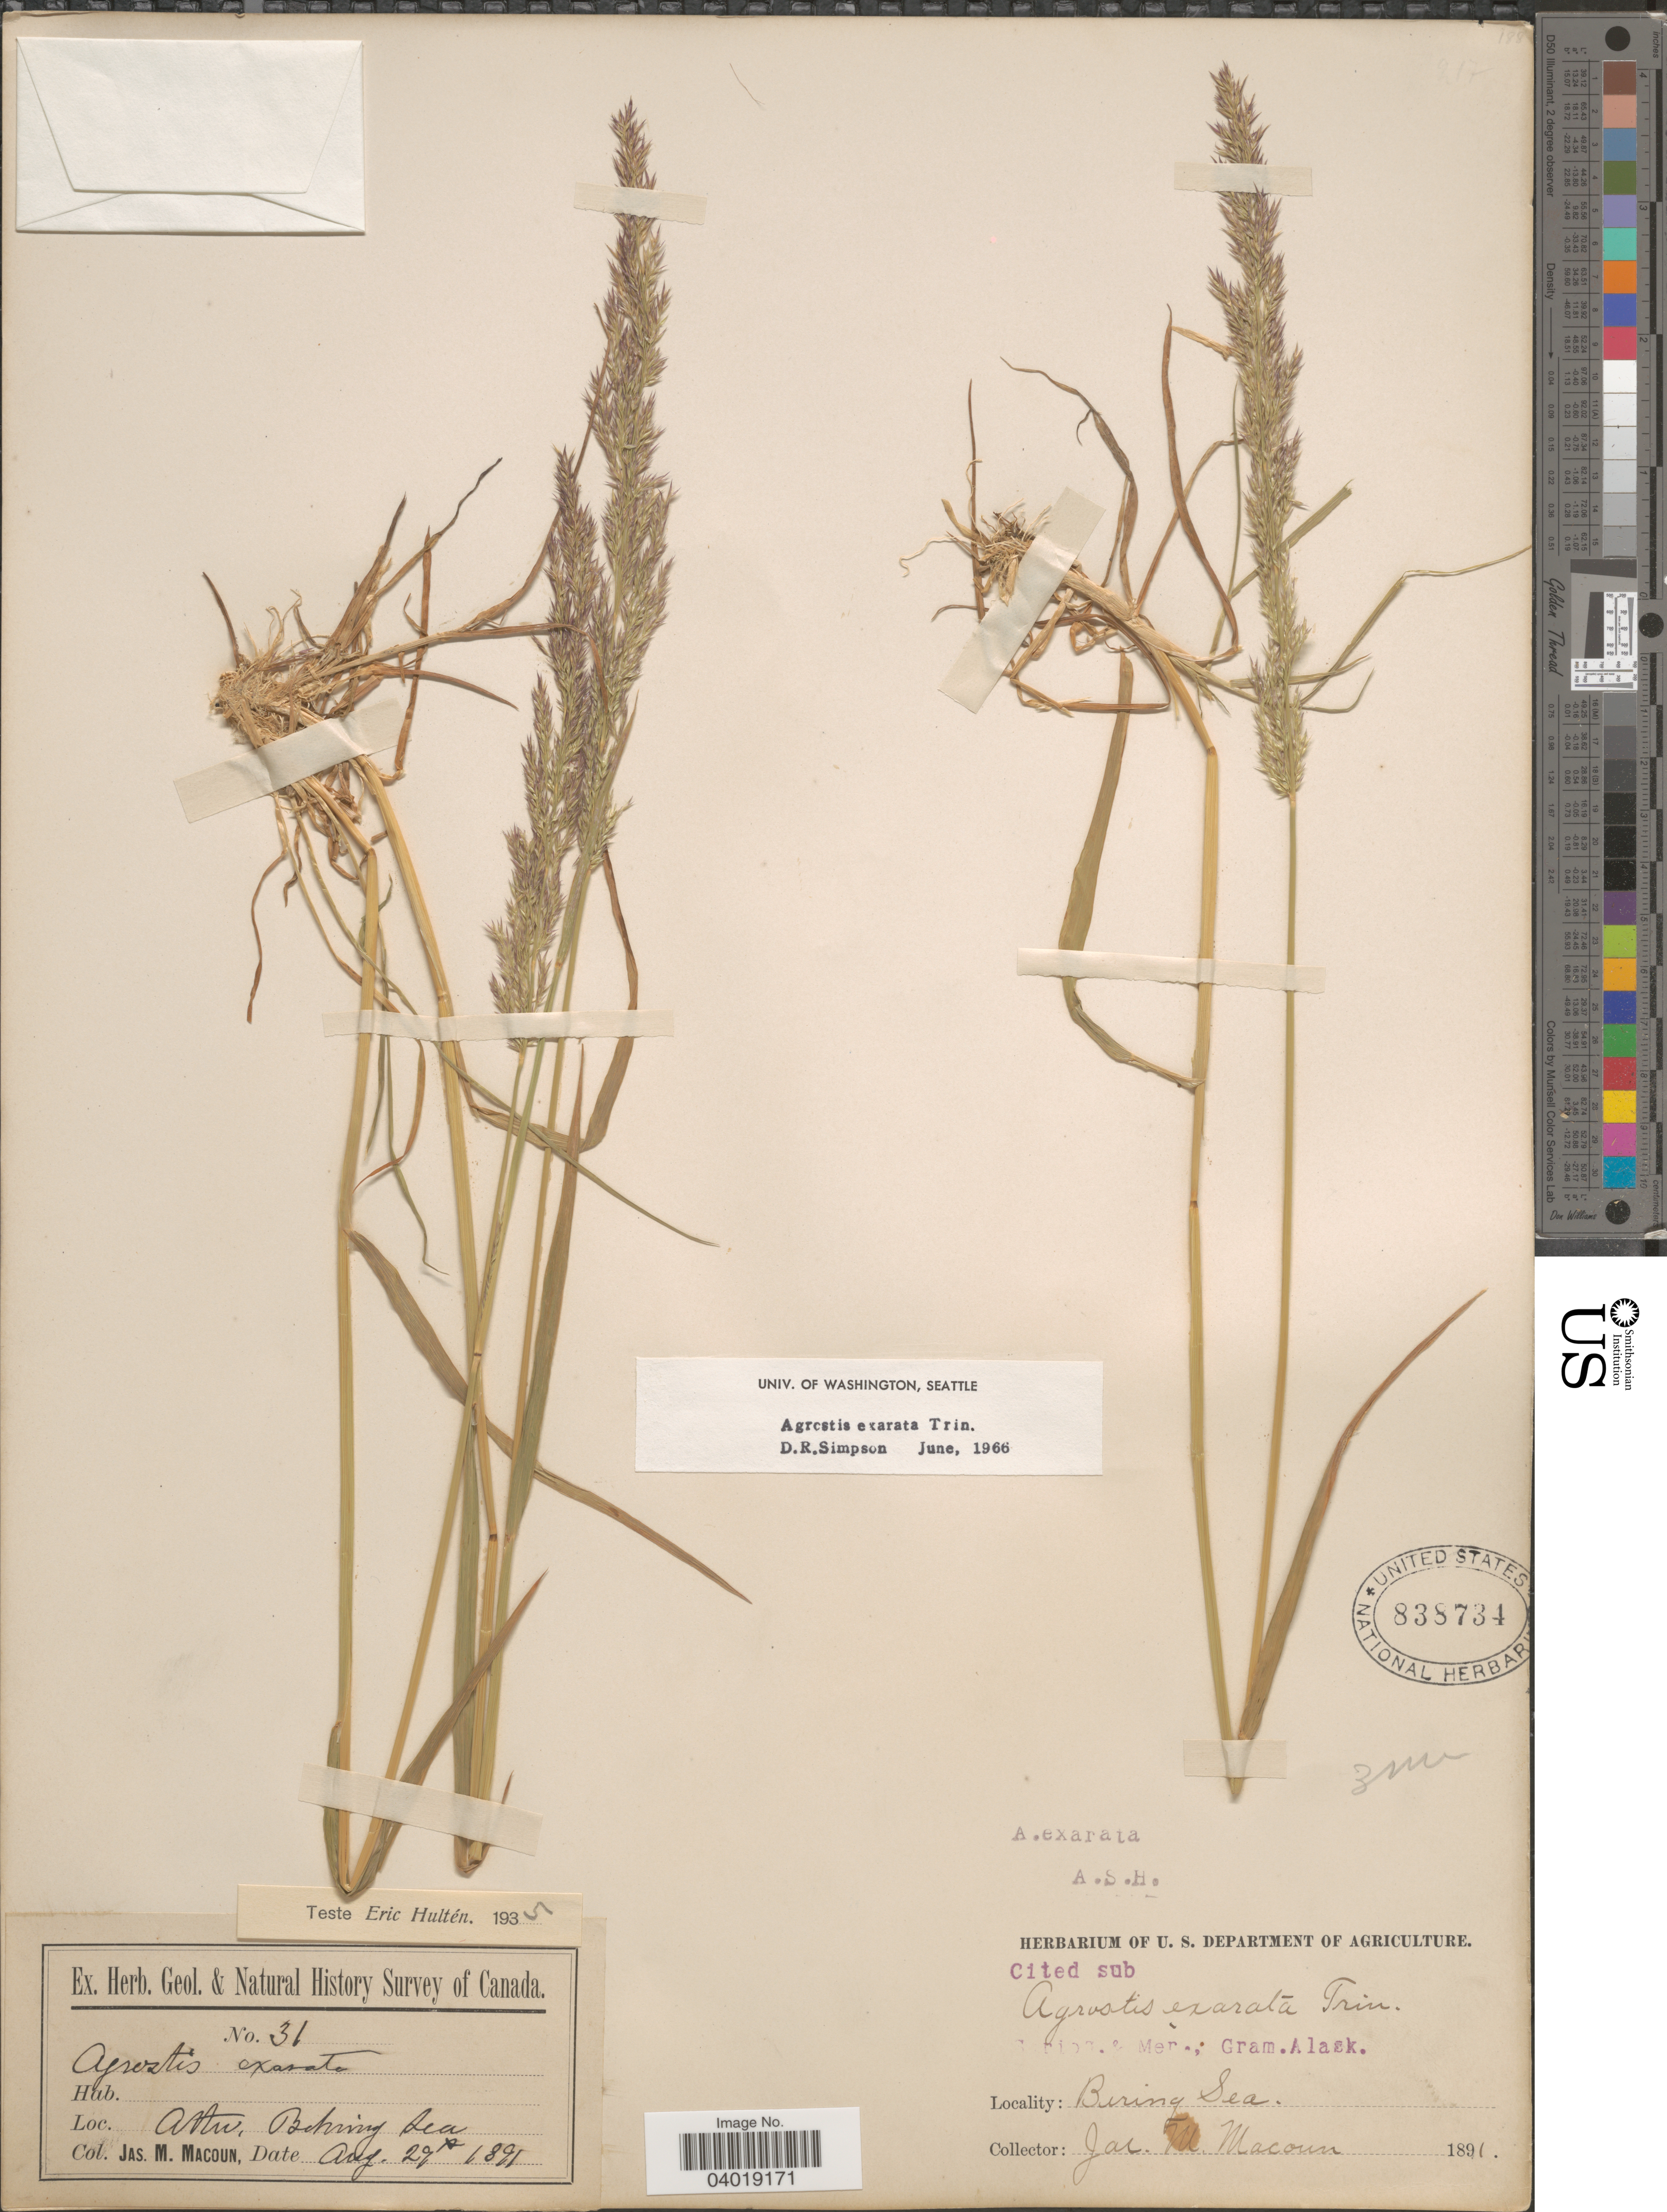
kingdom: Plantae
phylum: Tracheophyta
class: Liliopsida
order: Poales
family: Poaceae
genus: Agrostis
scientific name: Agrostis exarata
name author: Trin.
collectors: J. M. Macoun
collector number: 31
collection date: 1891-08-29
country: United States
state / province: Alaska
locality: Attu. Behring Sea.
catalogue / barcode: US 838734